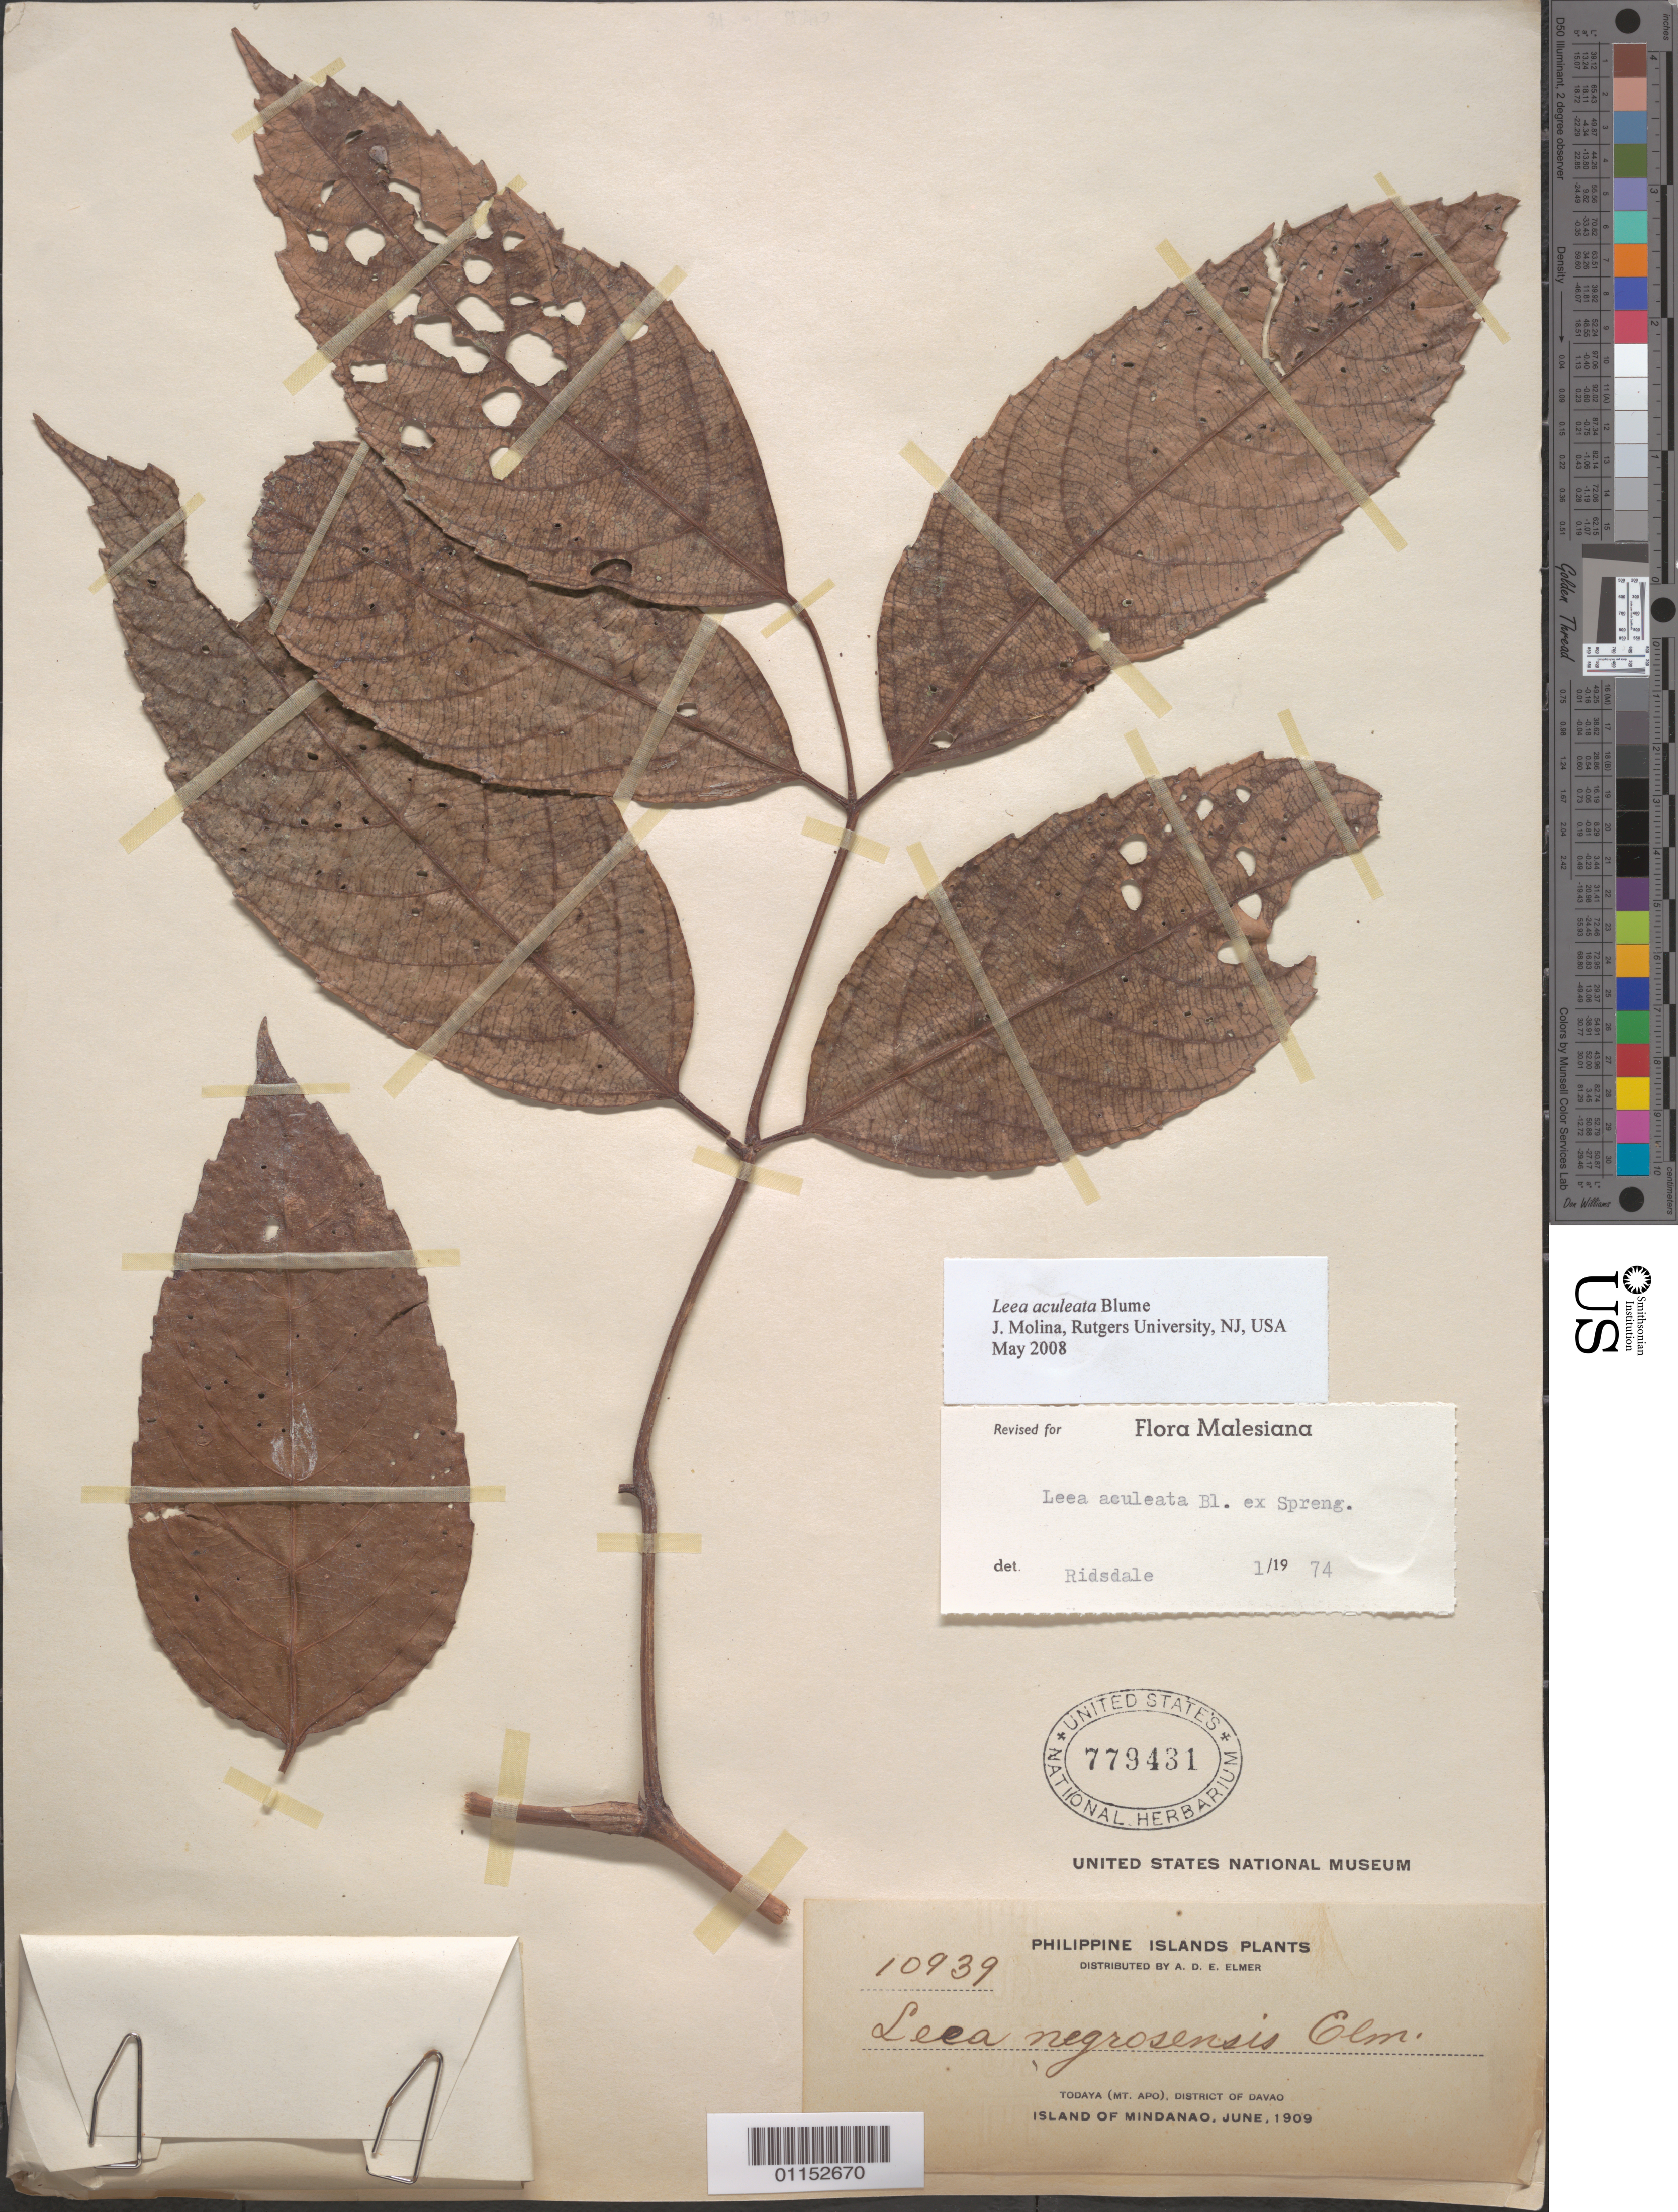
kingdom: Plantae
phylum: Tracheophyta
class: Magnoliopsida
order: Vitales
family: Vitaceae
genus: Leea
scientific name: Leea aculeata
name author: Blume ex Spreng.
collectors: A. D. E. Elmer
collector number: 10939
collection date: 1909-06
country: Philippines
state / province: Davao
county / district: Davao del Sur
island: Mindanao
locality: Todaya (Mt Apo).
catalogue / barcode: US 779431